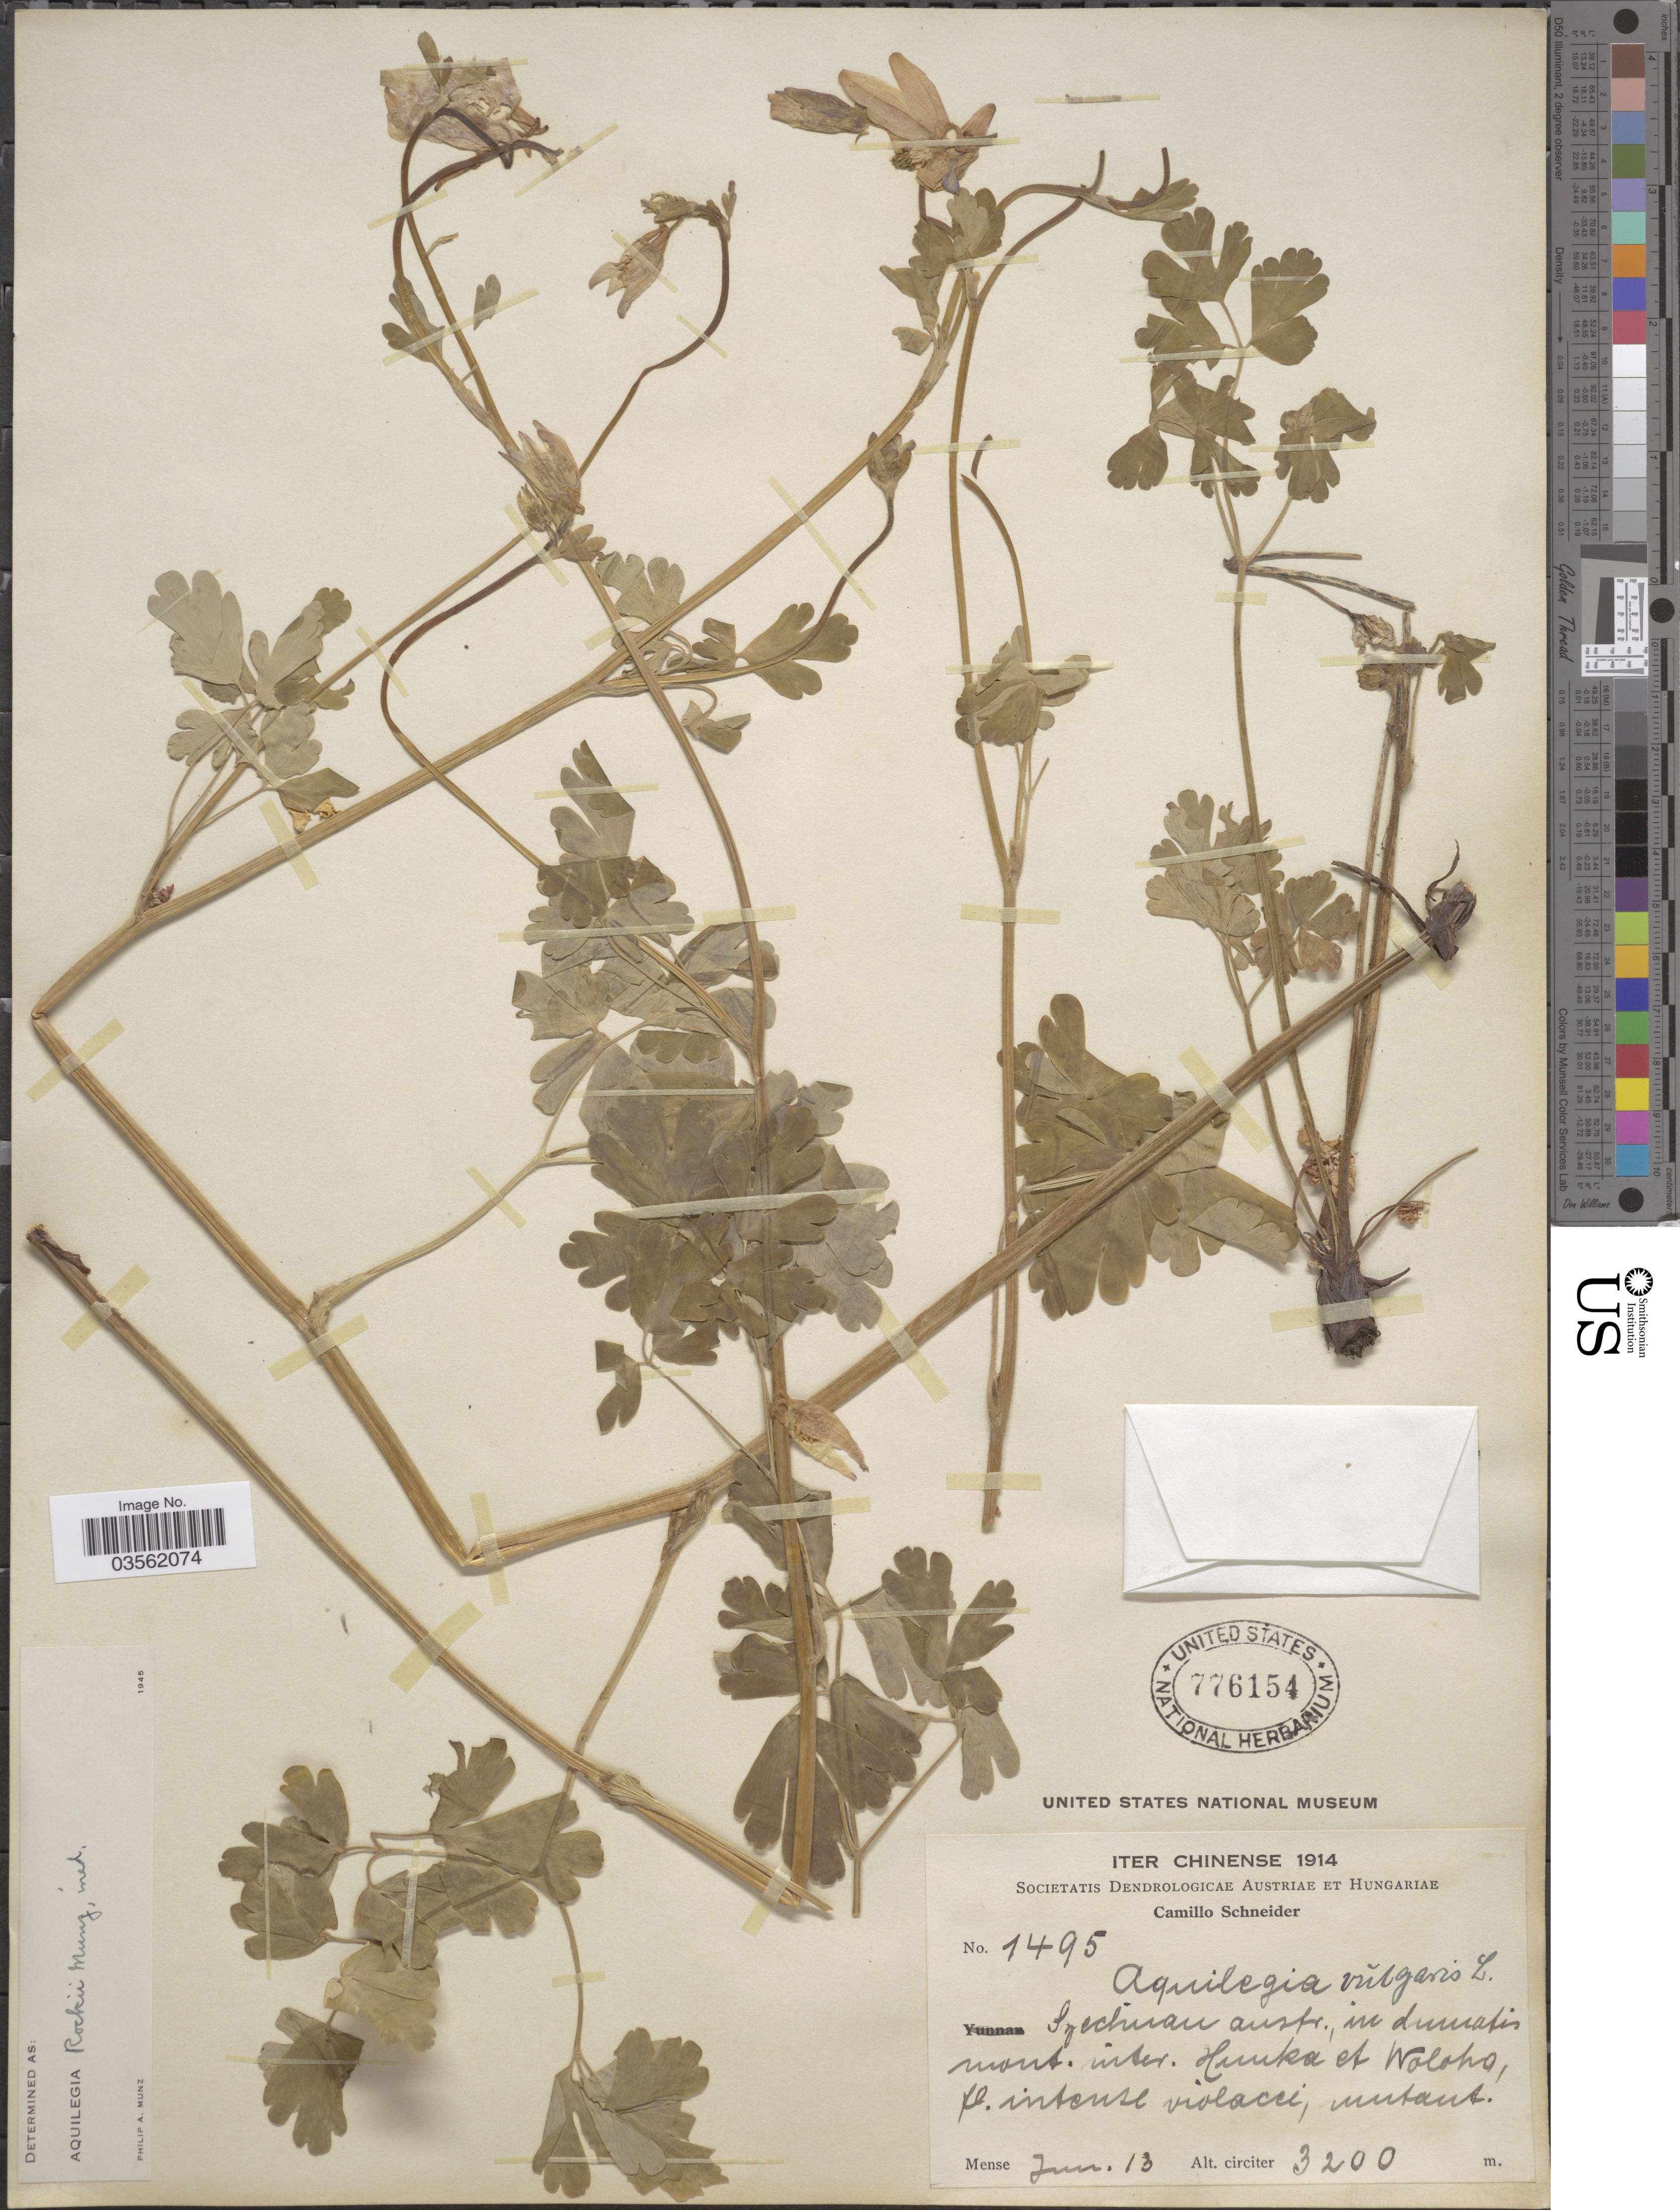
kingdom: Plantae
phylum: Tracheophyta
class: Magnoliopsida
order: Ranunculales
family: Ranunculaceae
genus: Aquilegia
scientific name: Aquilegia vulgaris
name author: L.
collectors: C. K. Schneider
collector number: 1495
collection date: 1914-06-13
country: China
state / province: Sichuan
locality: Iter Chinens. Szechuan austr., in dumatis mont. inter. Huuka et Woloho.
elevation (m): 3200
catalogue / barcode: US 776154